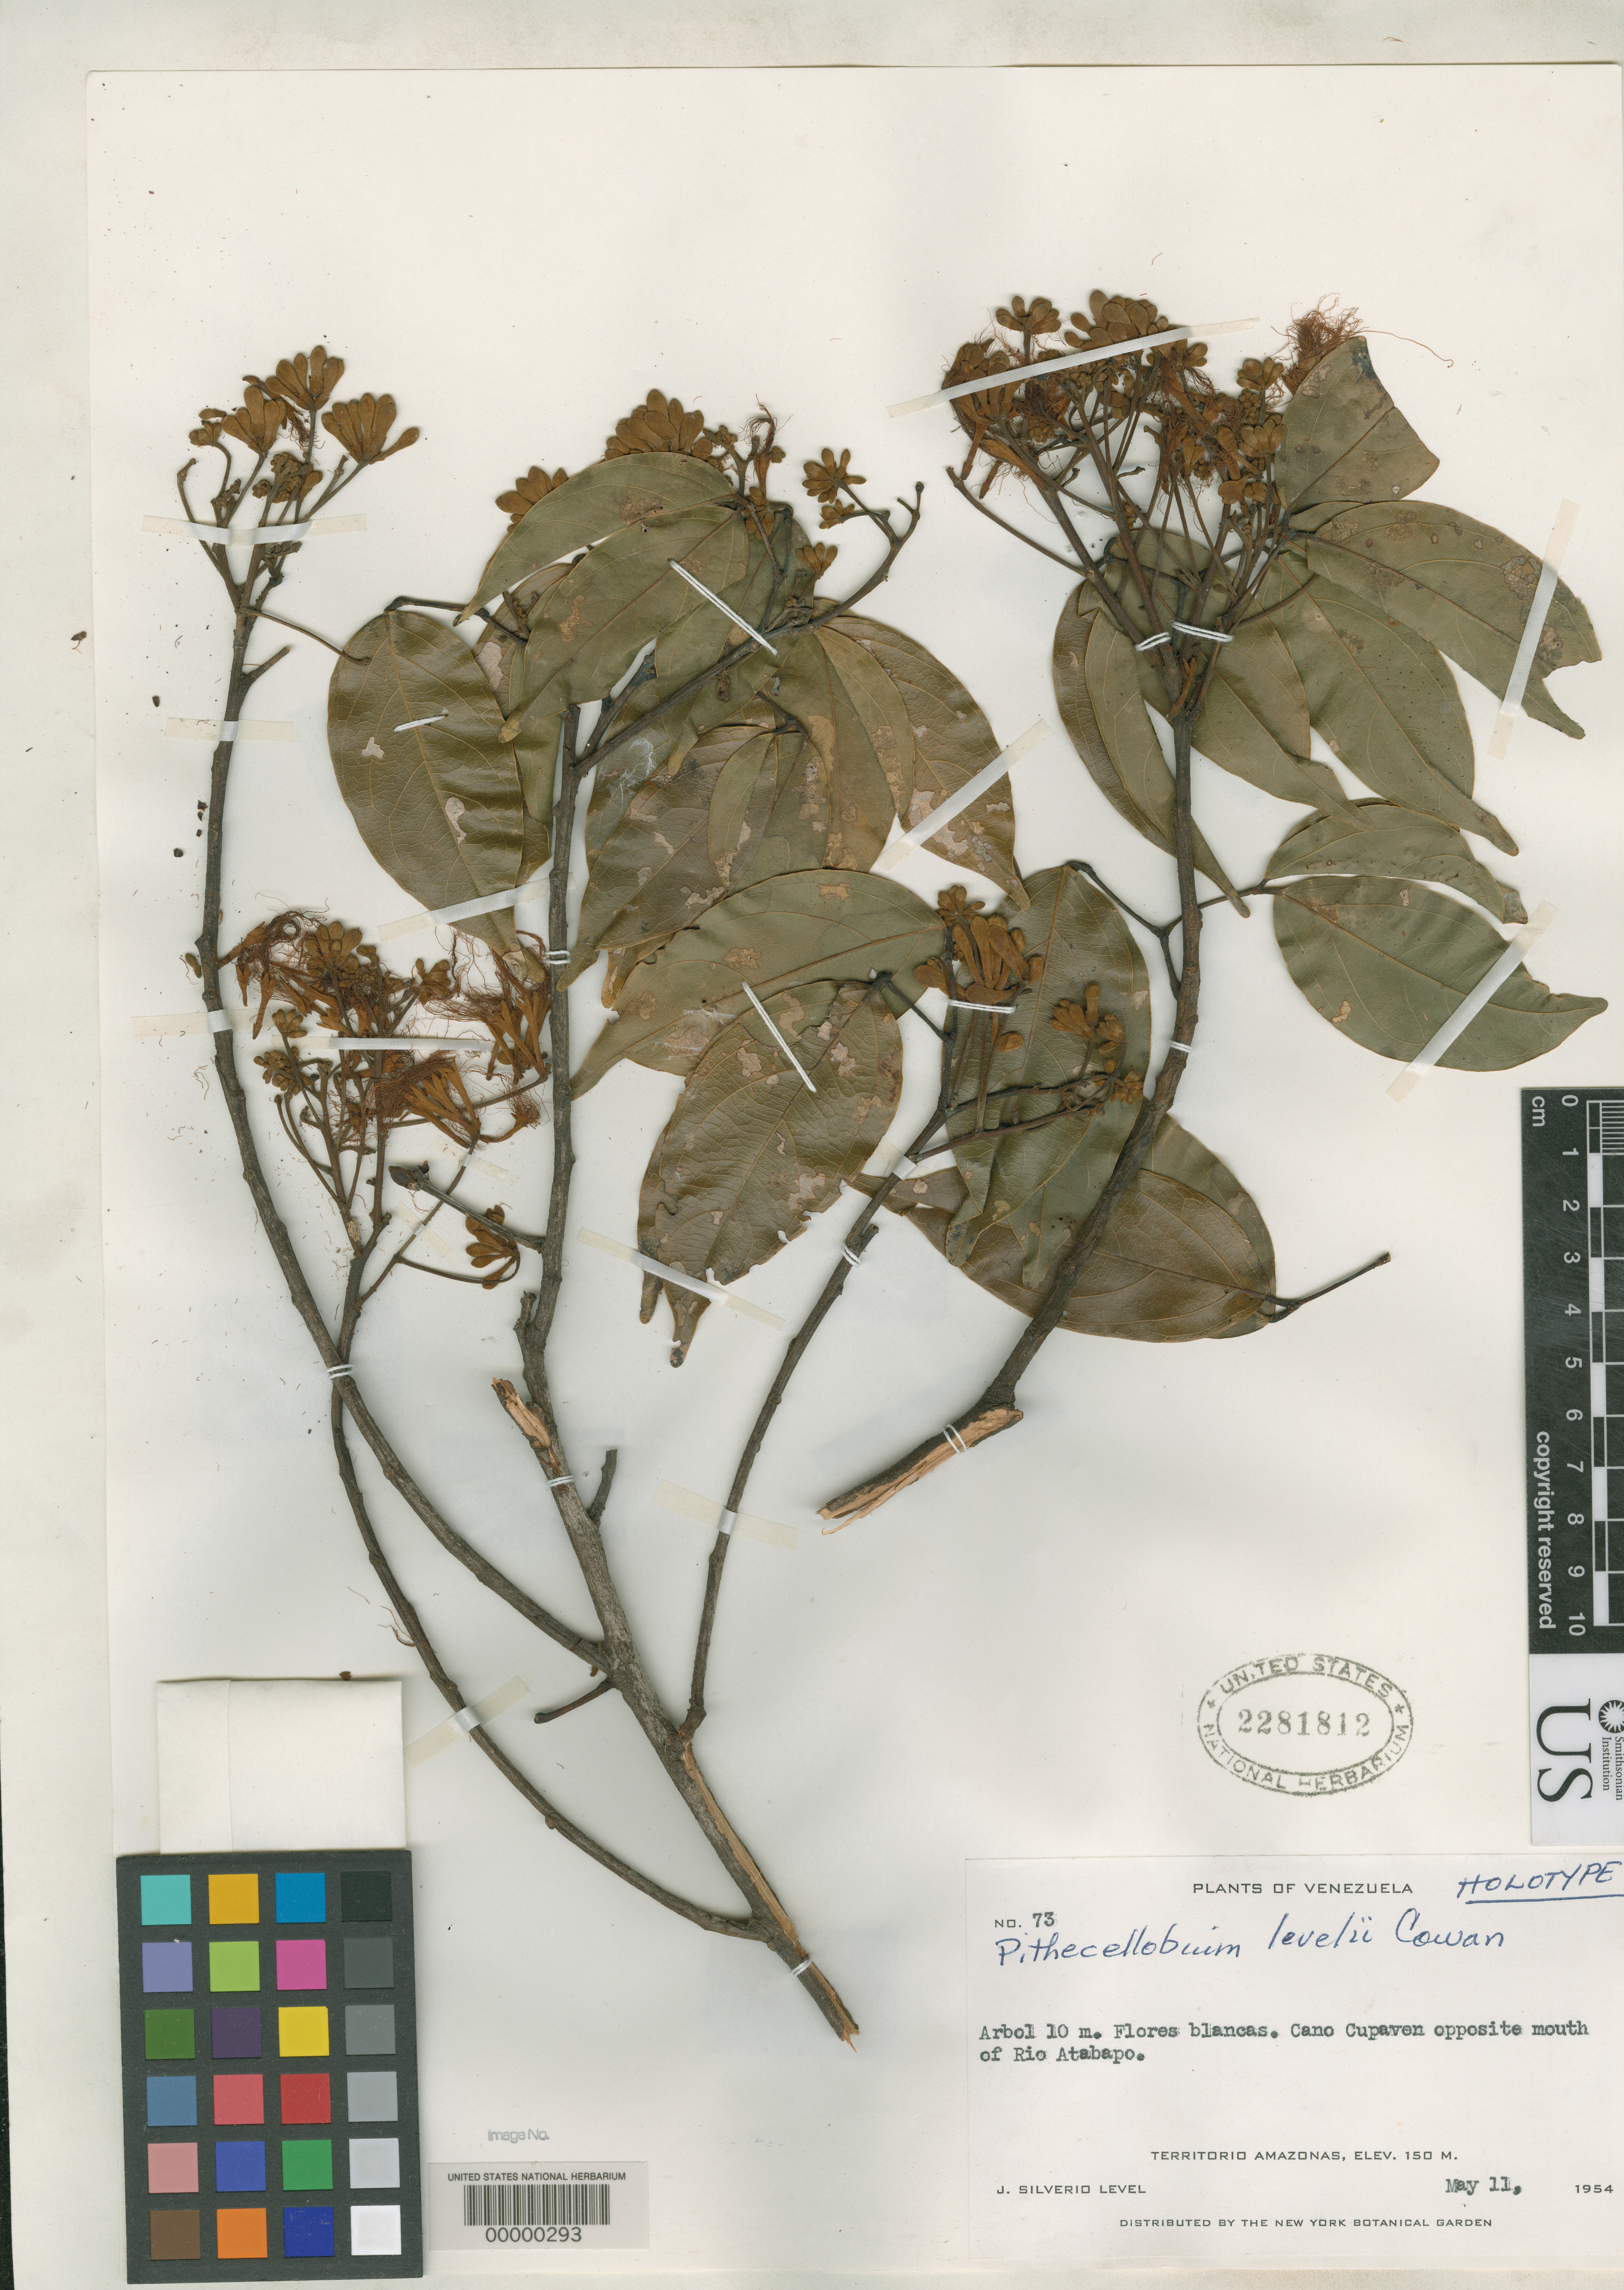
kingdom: Plantae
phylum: Tracheophyta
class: Magnoliopsida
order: Fabales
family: Fabaceae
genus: Pithecellobium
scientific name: Pithecellobium levelii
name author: R.S. Cowan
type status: Holotype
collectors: J. Level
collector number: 73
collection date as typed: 11 May 1954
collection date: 1954-05-11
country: Venezuela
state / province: Amazonas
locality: Camo Cupaven opposite mouth of Rio Atabapo.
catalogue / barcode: US 2281812